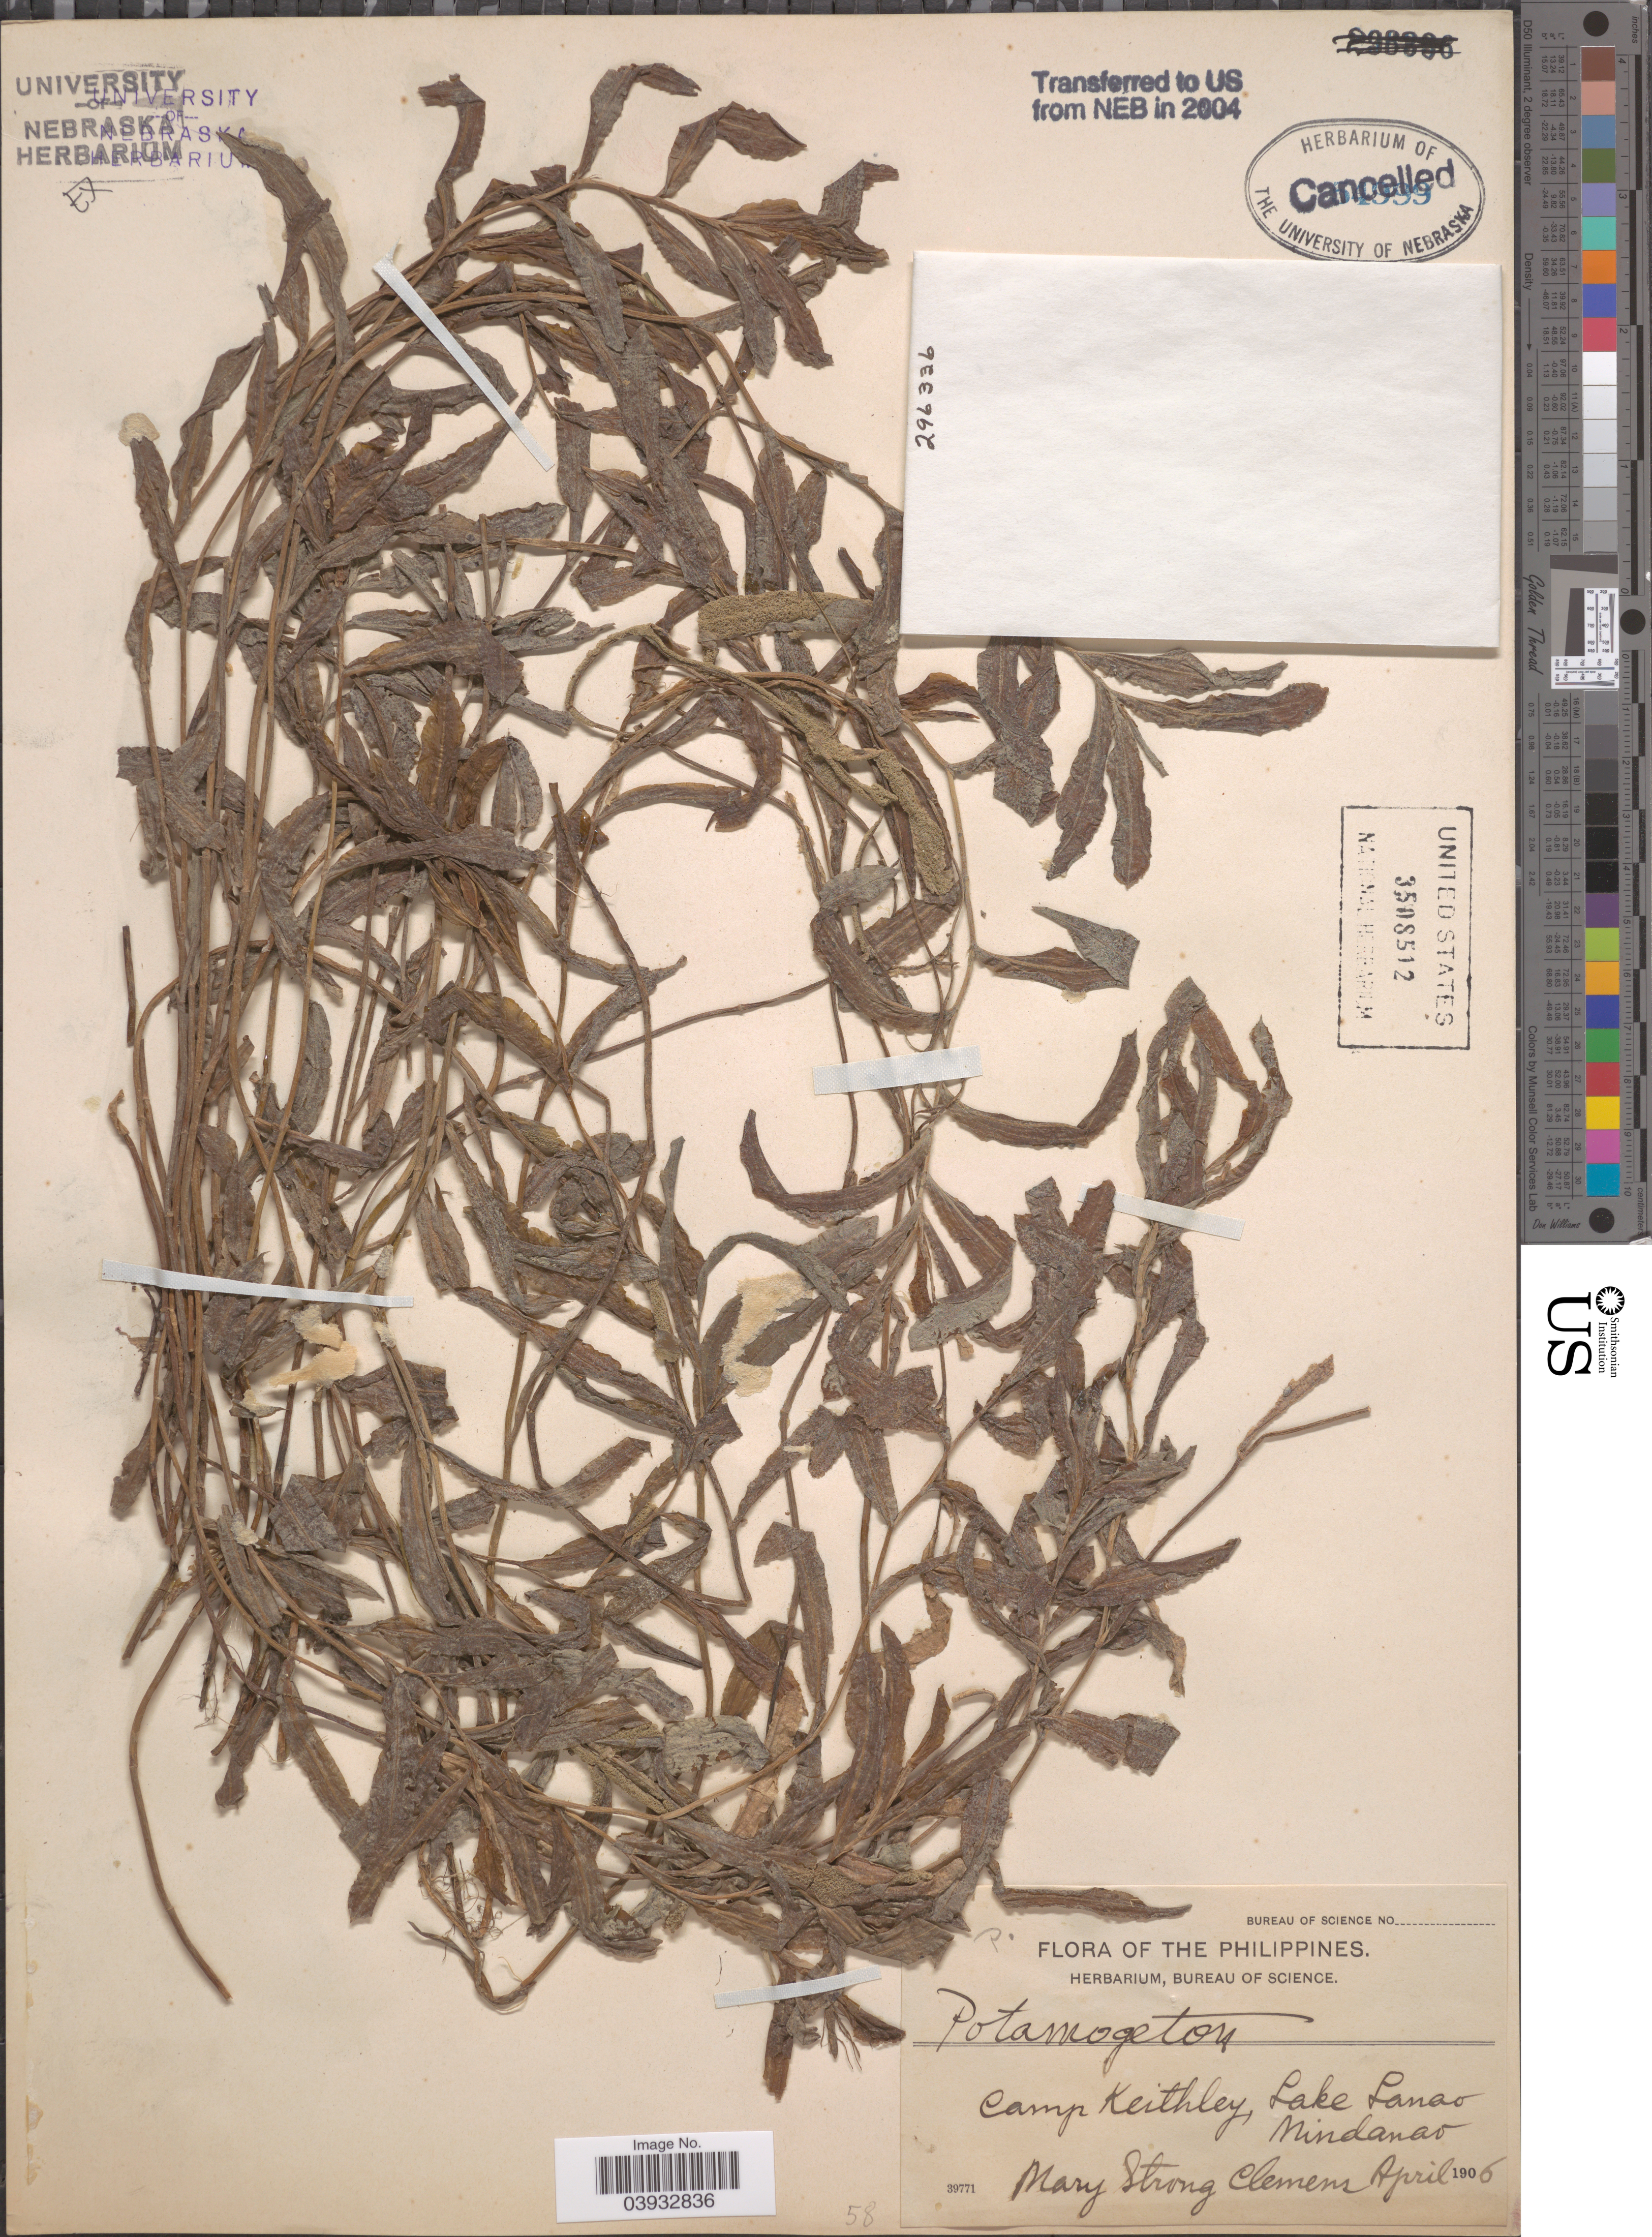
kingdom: Plantae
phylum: Tracheophyta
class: Liliopsida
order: Alismatales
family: Potamogetonaceae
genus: Potamogeton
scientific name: Potamogeton sp.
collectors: M. S. Clemens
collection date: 1906-04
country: Philippines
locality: Camp Keithley, Lake Lanao, Mindanao.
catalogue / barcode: US 3508512